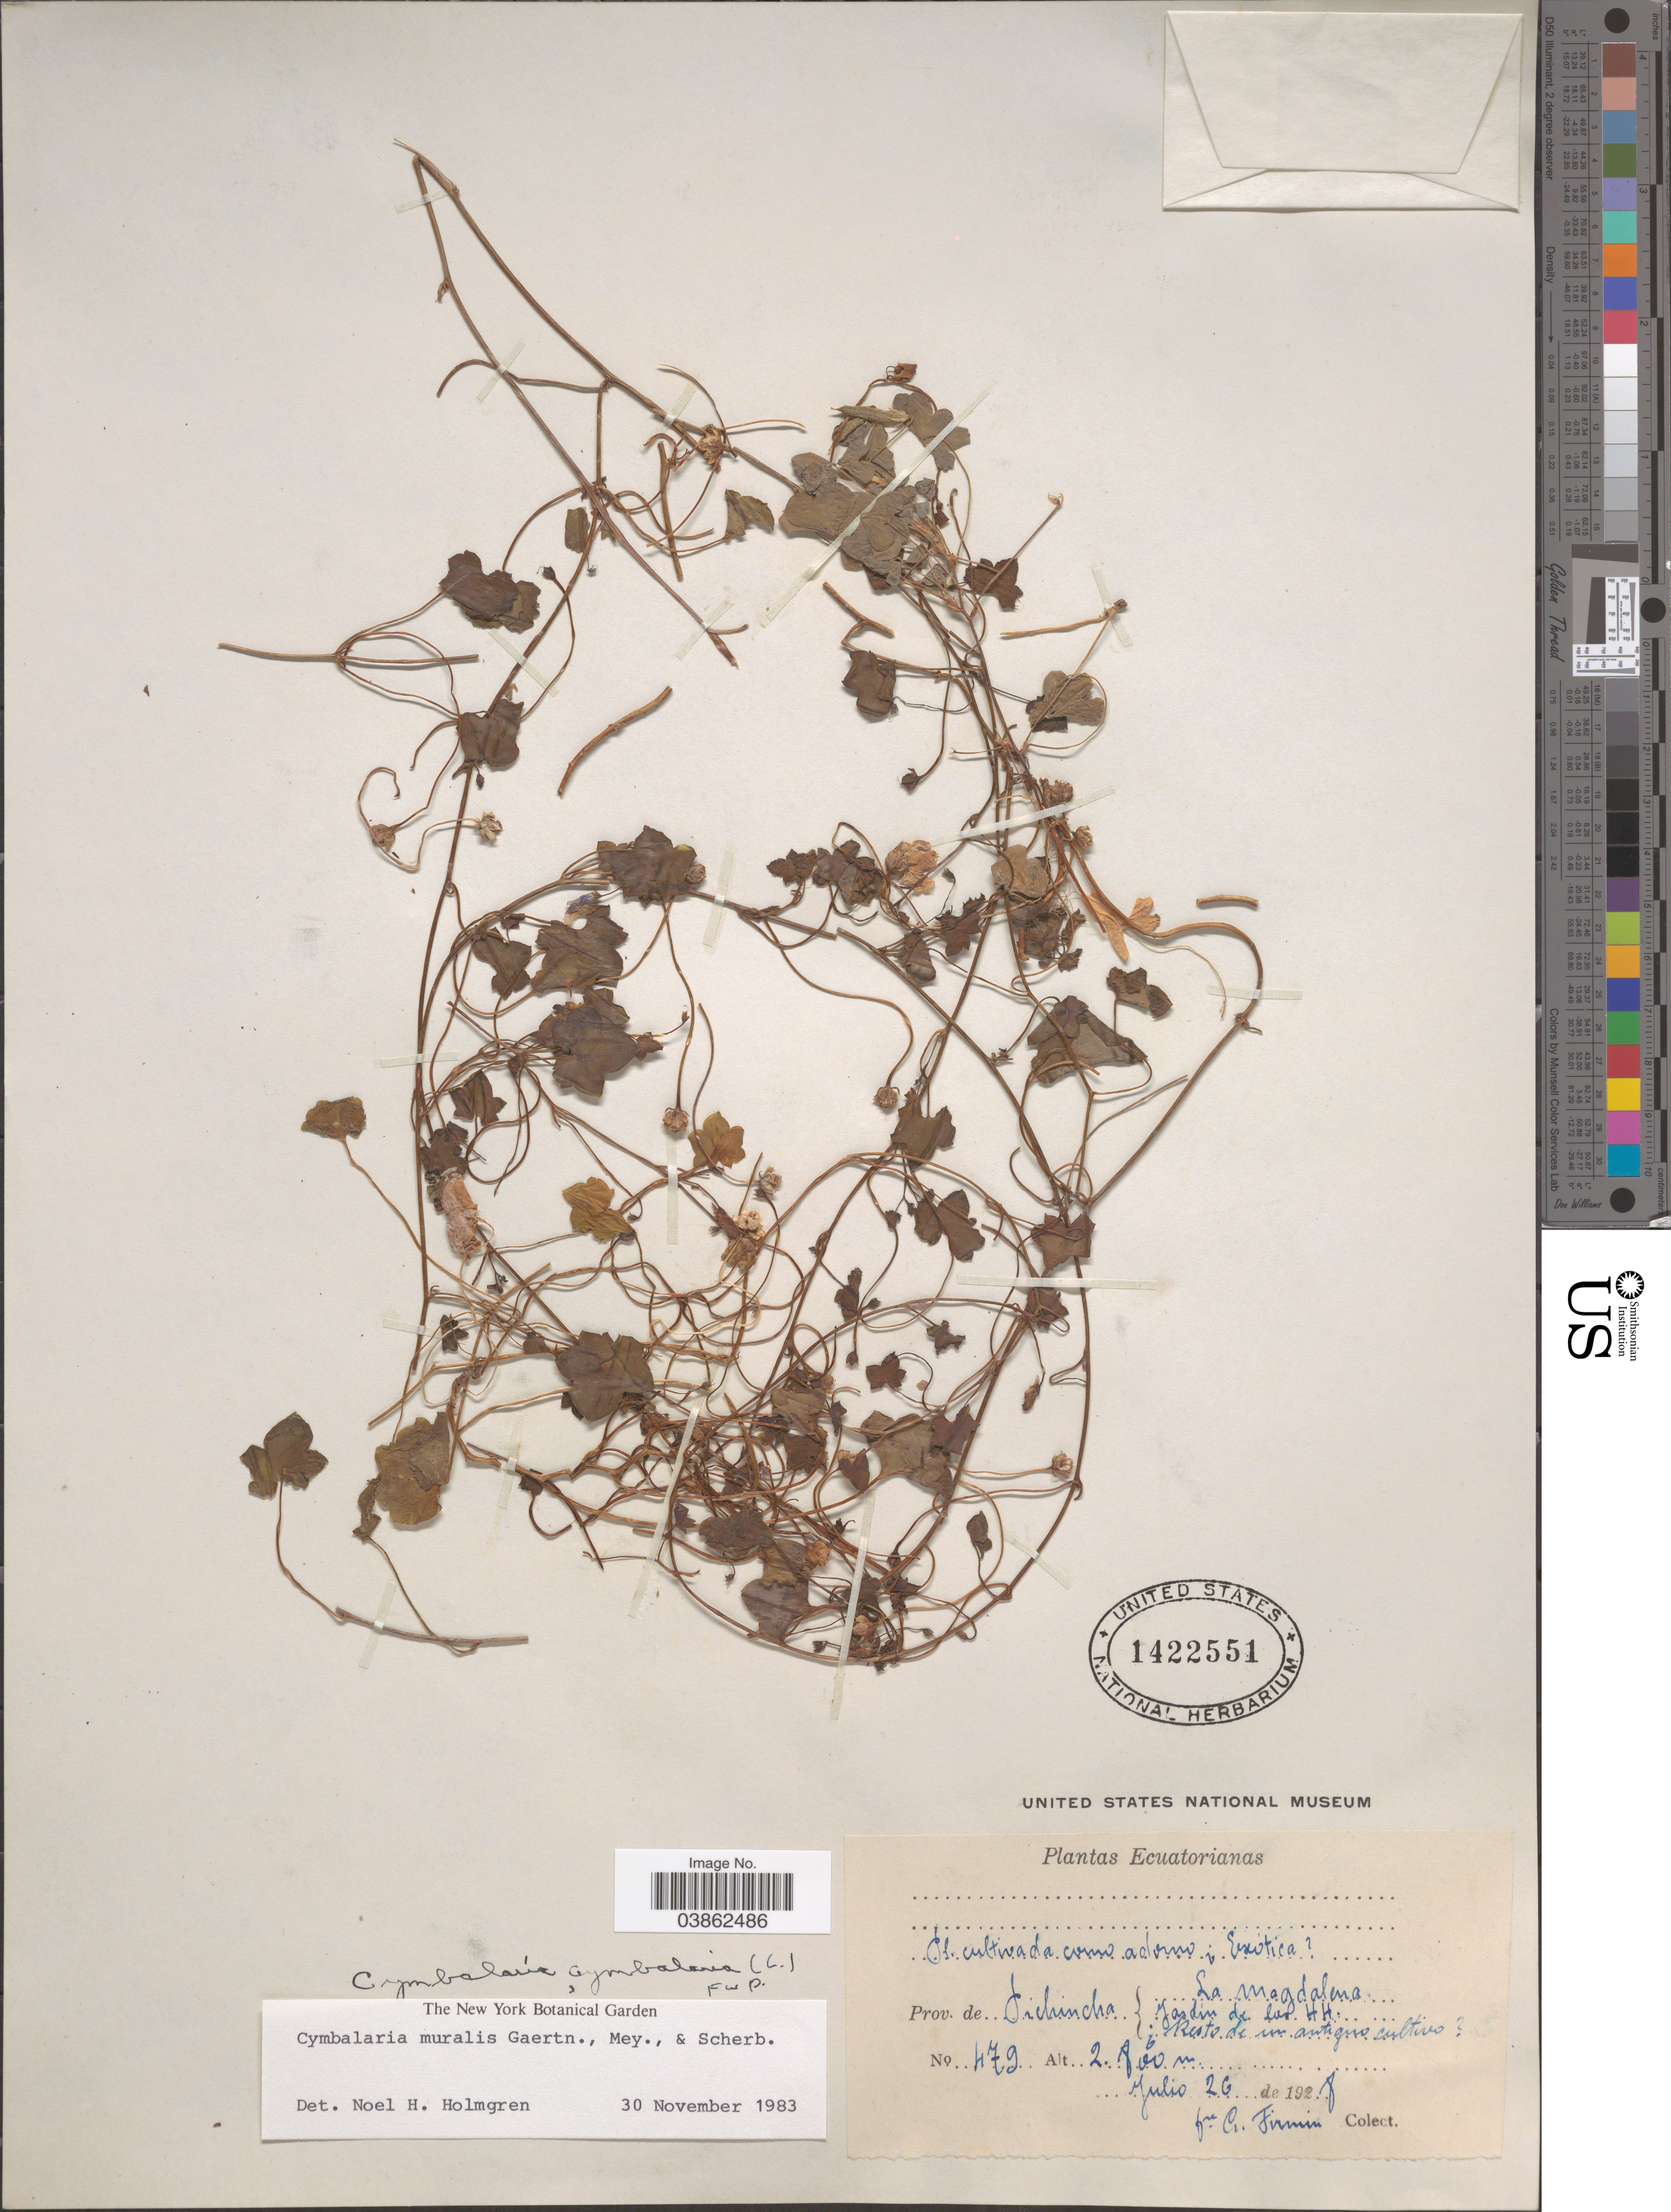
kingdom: Plantae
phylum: Tracheophyta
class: Magnoliopsida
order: Lamiales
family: Plantaginaceae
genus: Cymbalaria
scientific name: Cymbalaria muralis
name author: Gaertn. et al.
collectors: F. Firmin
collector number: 479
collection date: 1928-07-26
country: Ecuador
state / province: Pichincha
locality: La Magdalena jardin de los H H.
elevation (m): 2860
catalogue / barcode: US 1422551